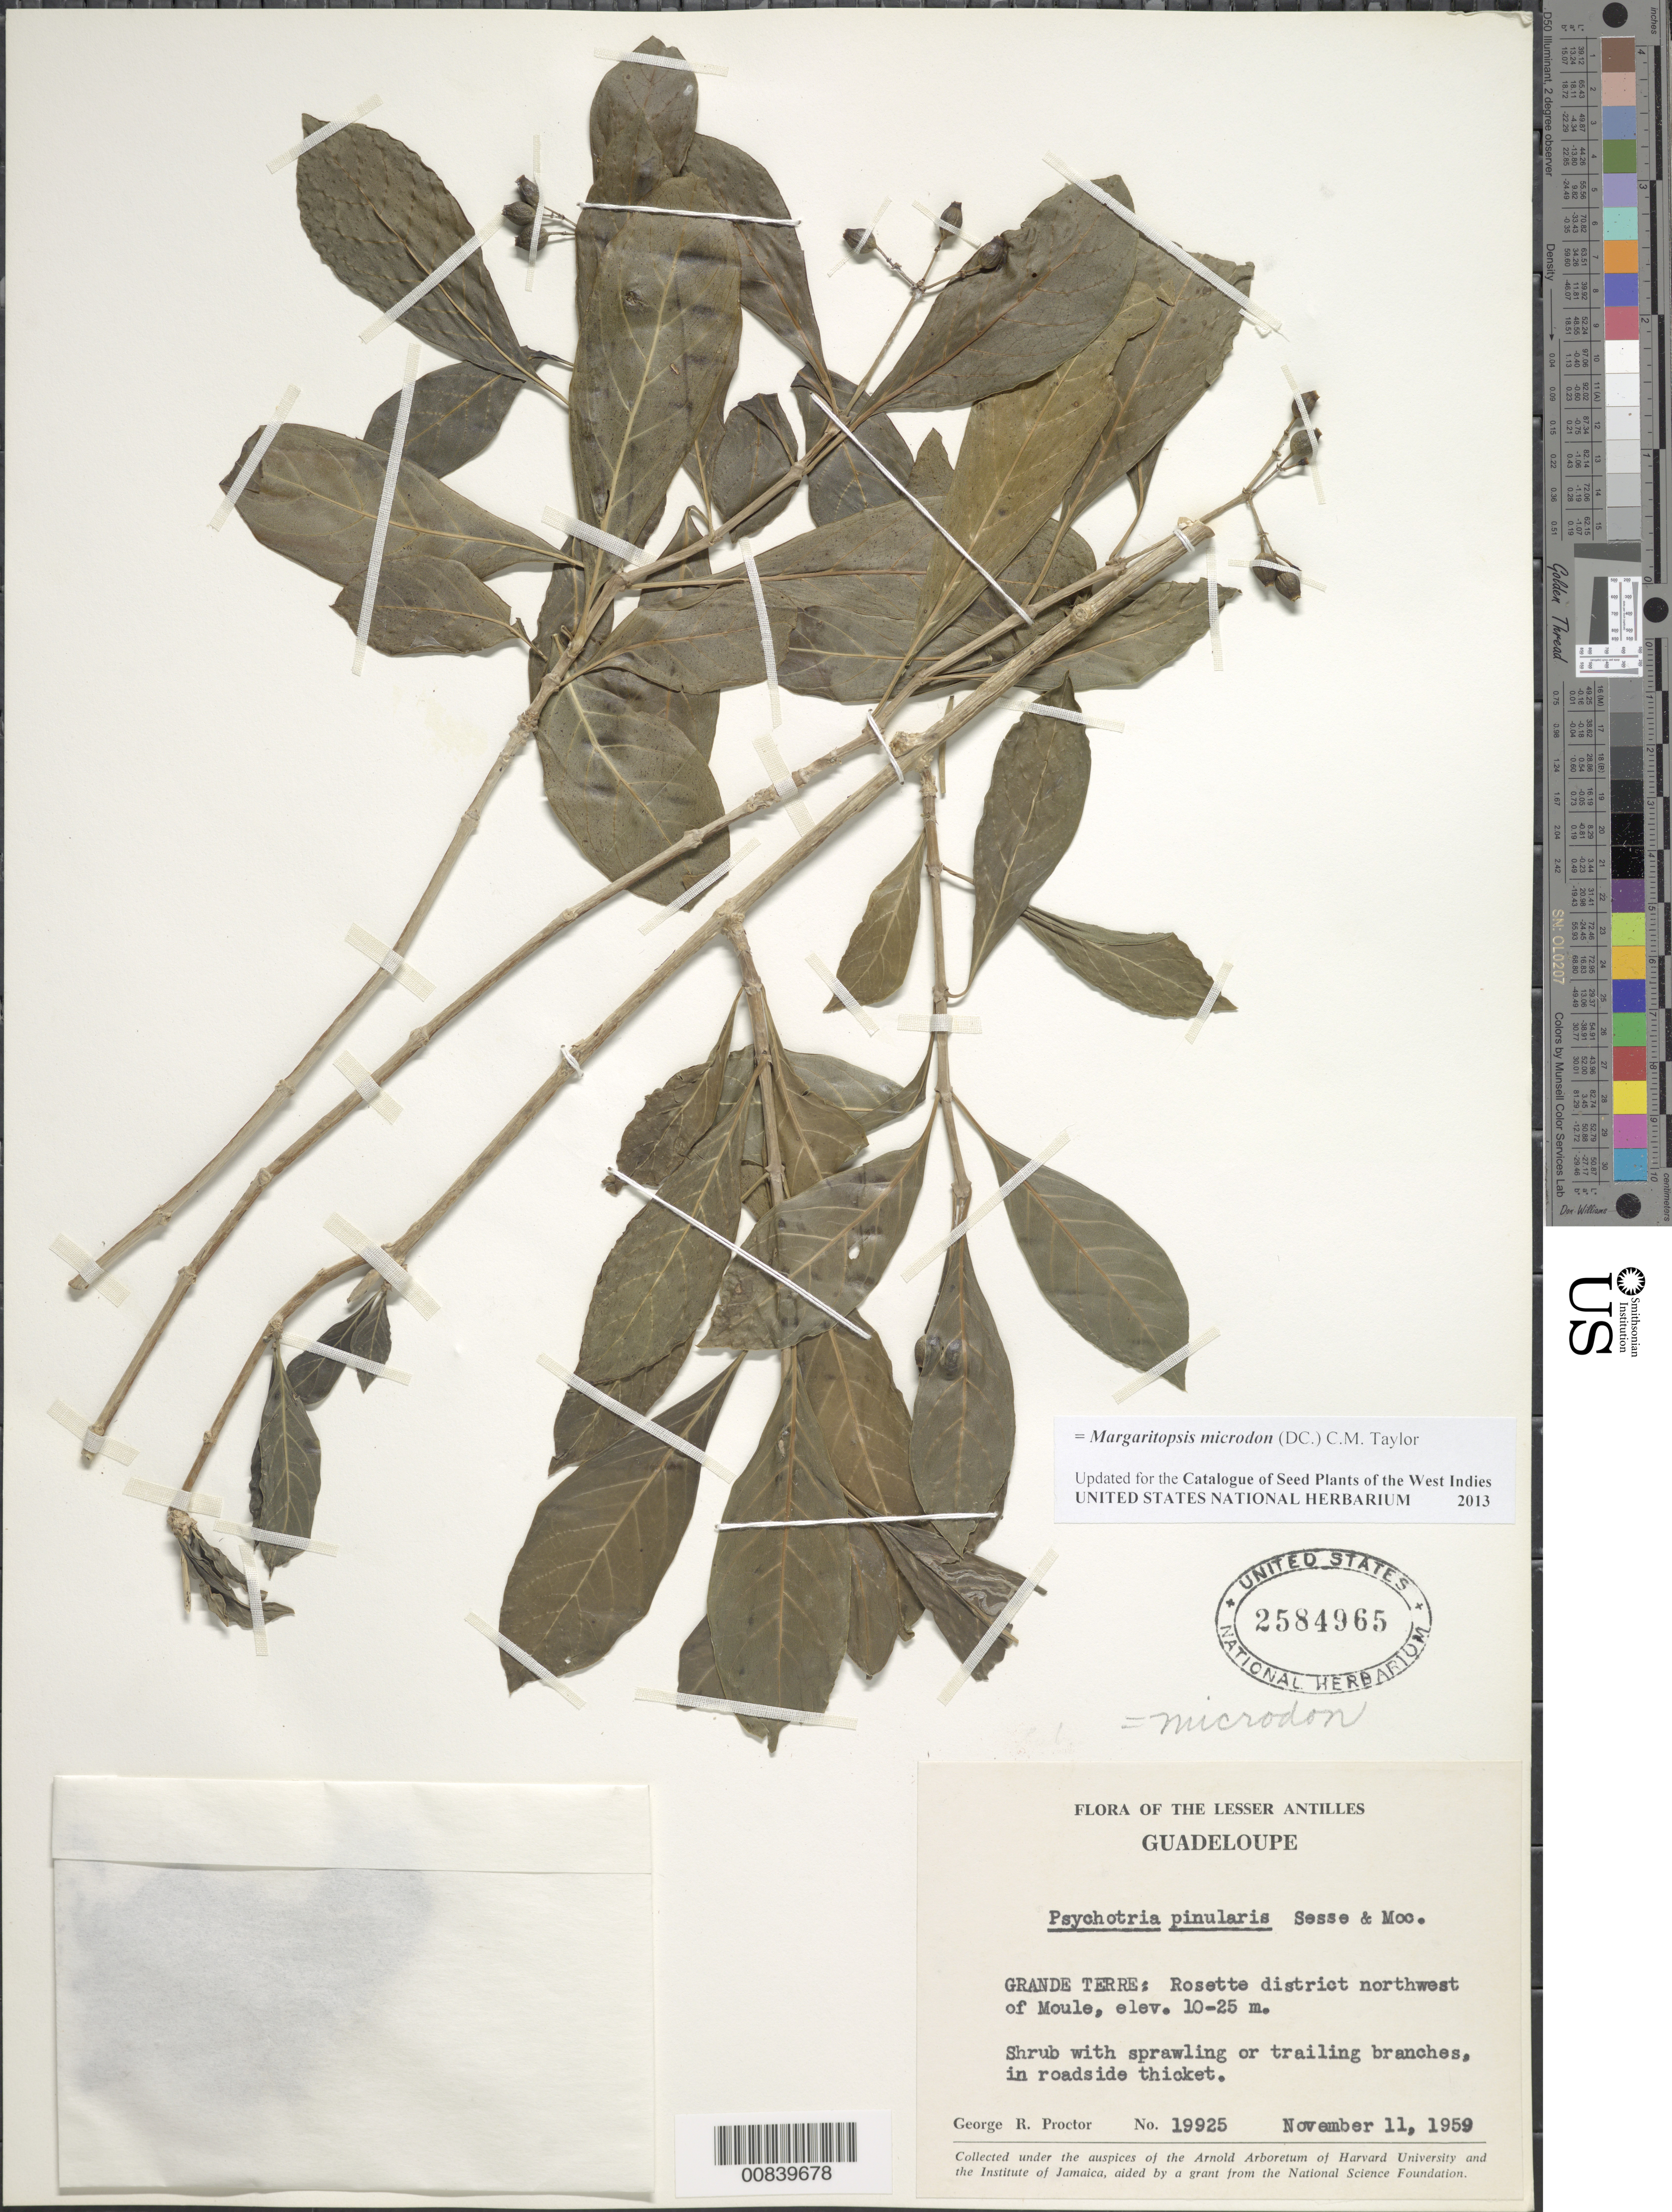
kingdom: Plantae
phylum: Tracheophyta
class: Magnoliopsida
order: Gentianales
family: Rubiaceae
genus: Margaritopsis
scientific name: Margaritopsis microdon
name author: (DC.) C.M. Taylor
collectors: G. R. Proctor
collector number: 19925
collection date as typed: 11 Nov 1959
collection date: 1959-11-11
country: Guadeloupe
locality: Grande Terre: Rosette District northwest of Moule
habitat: In roadside thicket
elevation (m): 10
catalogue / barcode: US 2584965